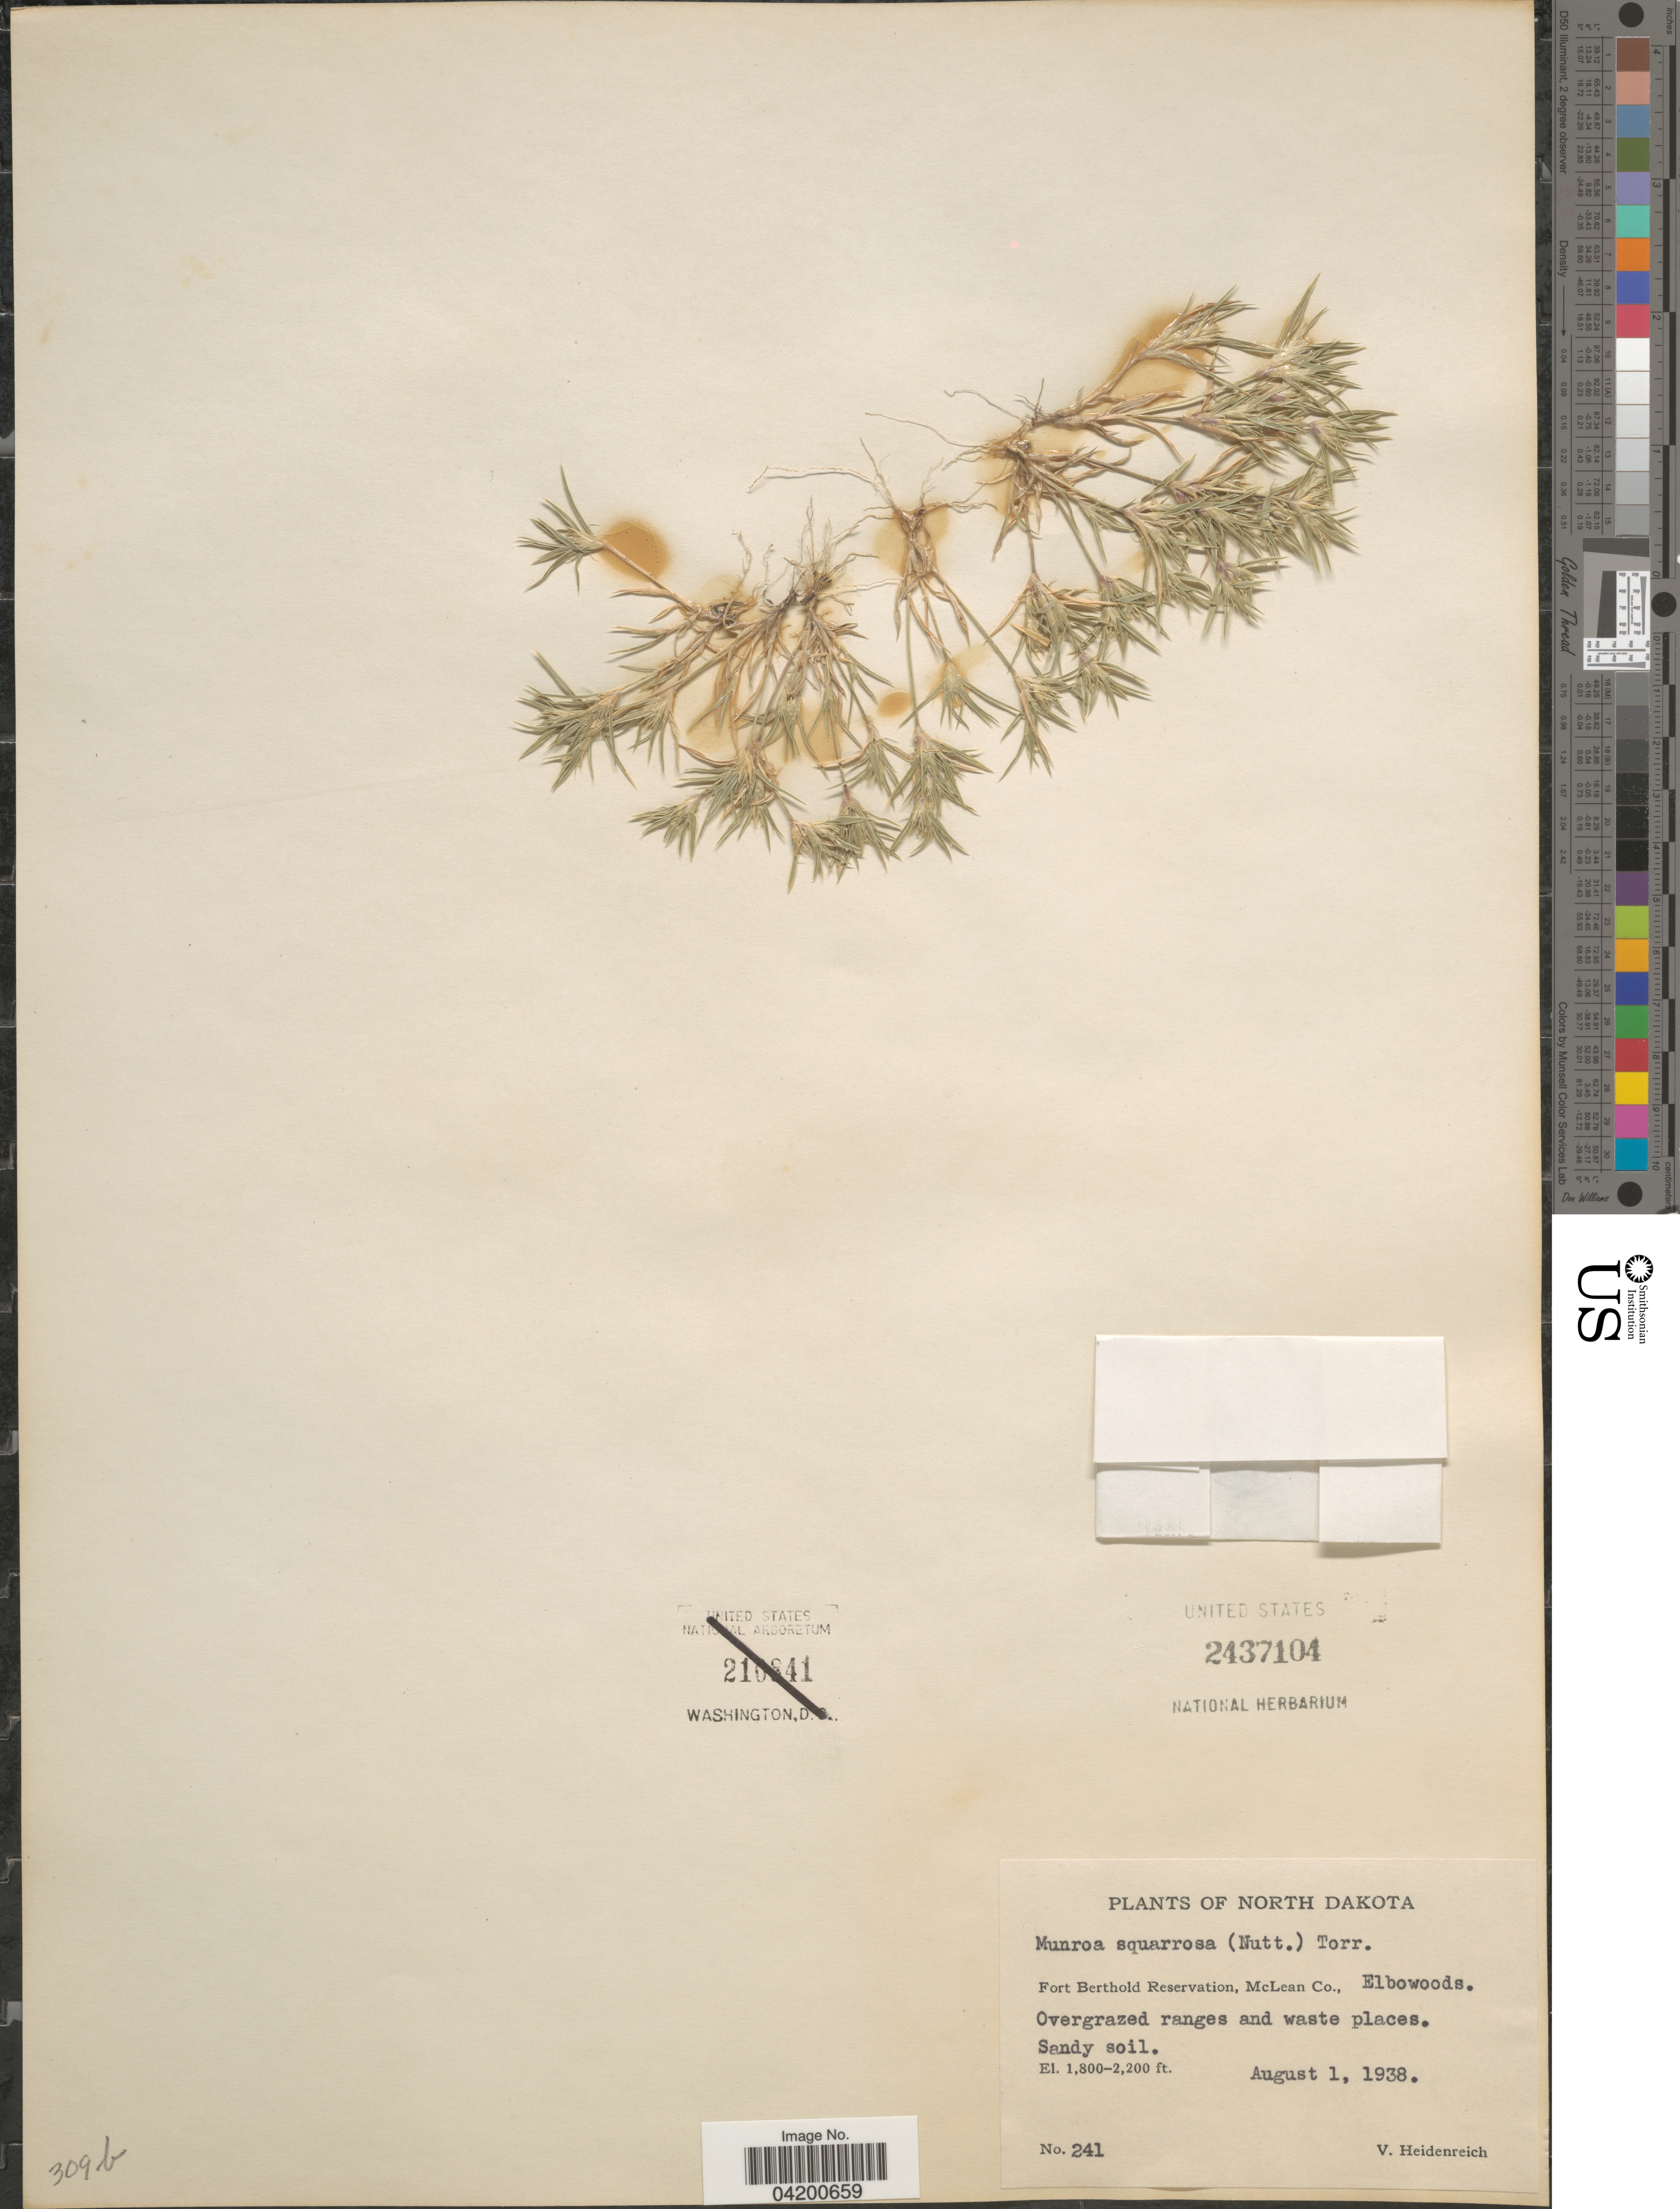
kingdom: Plantae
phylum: Tracheophyta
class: Liliopsida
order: Poales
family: Poaceae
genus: Munroa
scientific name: Munroa squarrosa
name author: (Nutt.) Torr.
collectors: V. Heidenreich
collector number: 241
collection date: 1938-08-01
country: United States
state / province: North Dakota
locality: Fort Berthold Reservation, McLean Co., Elbowoods.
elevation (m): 549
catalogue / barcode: US 2437104